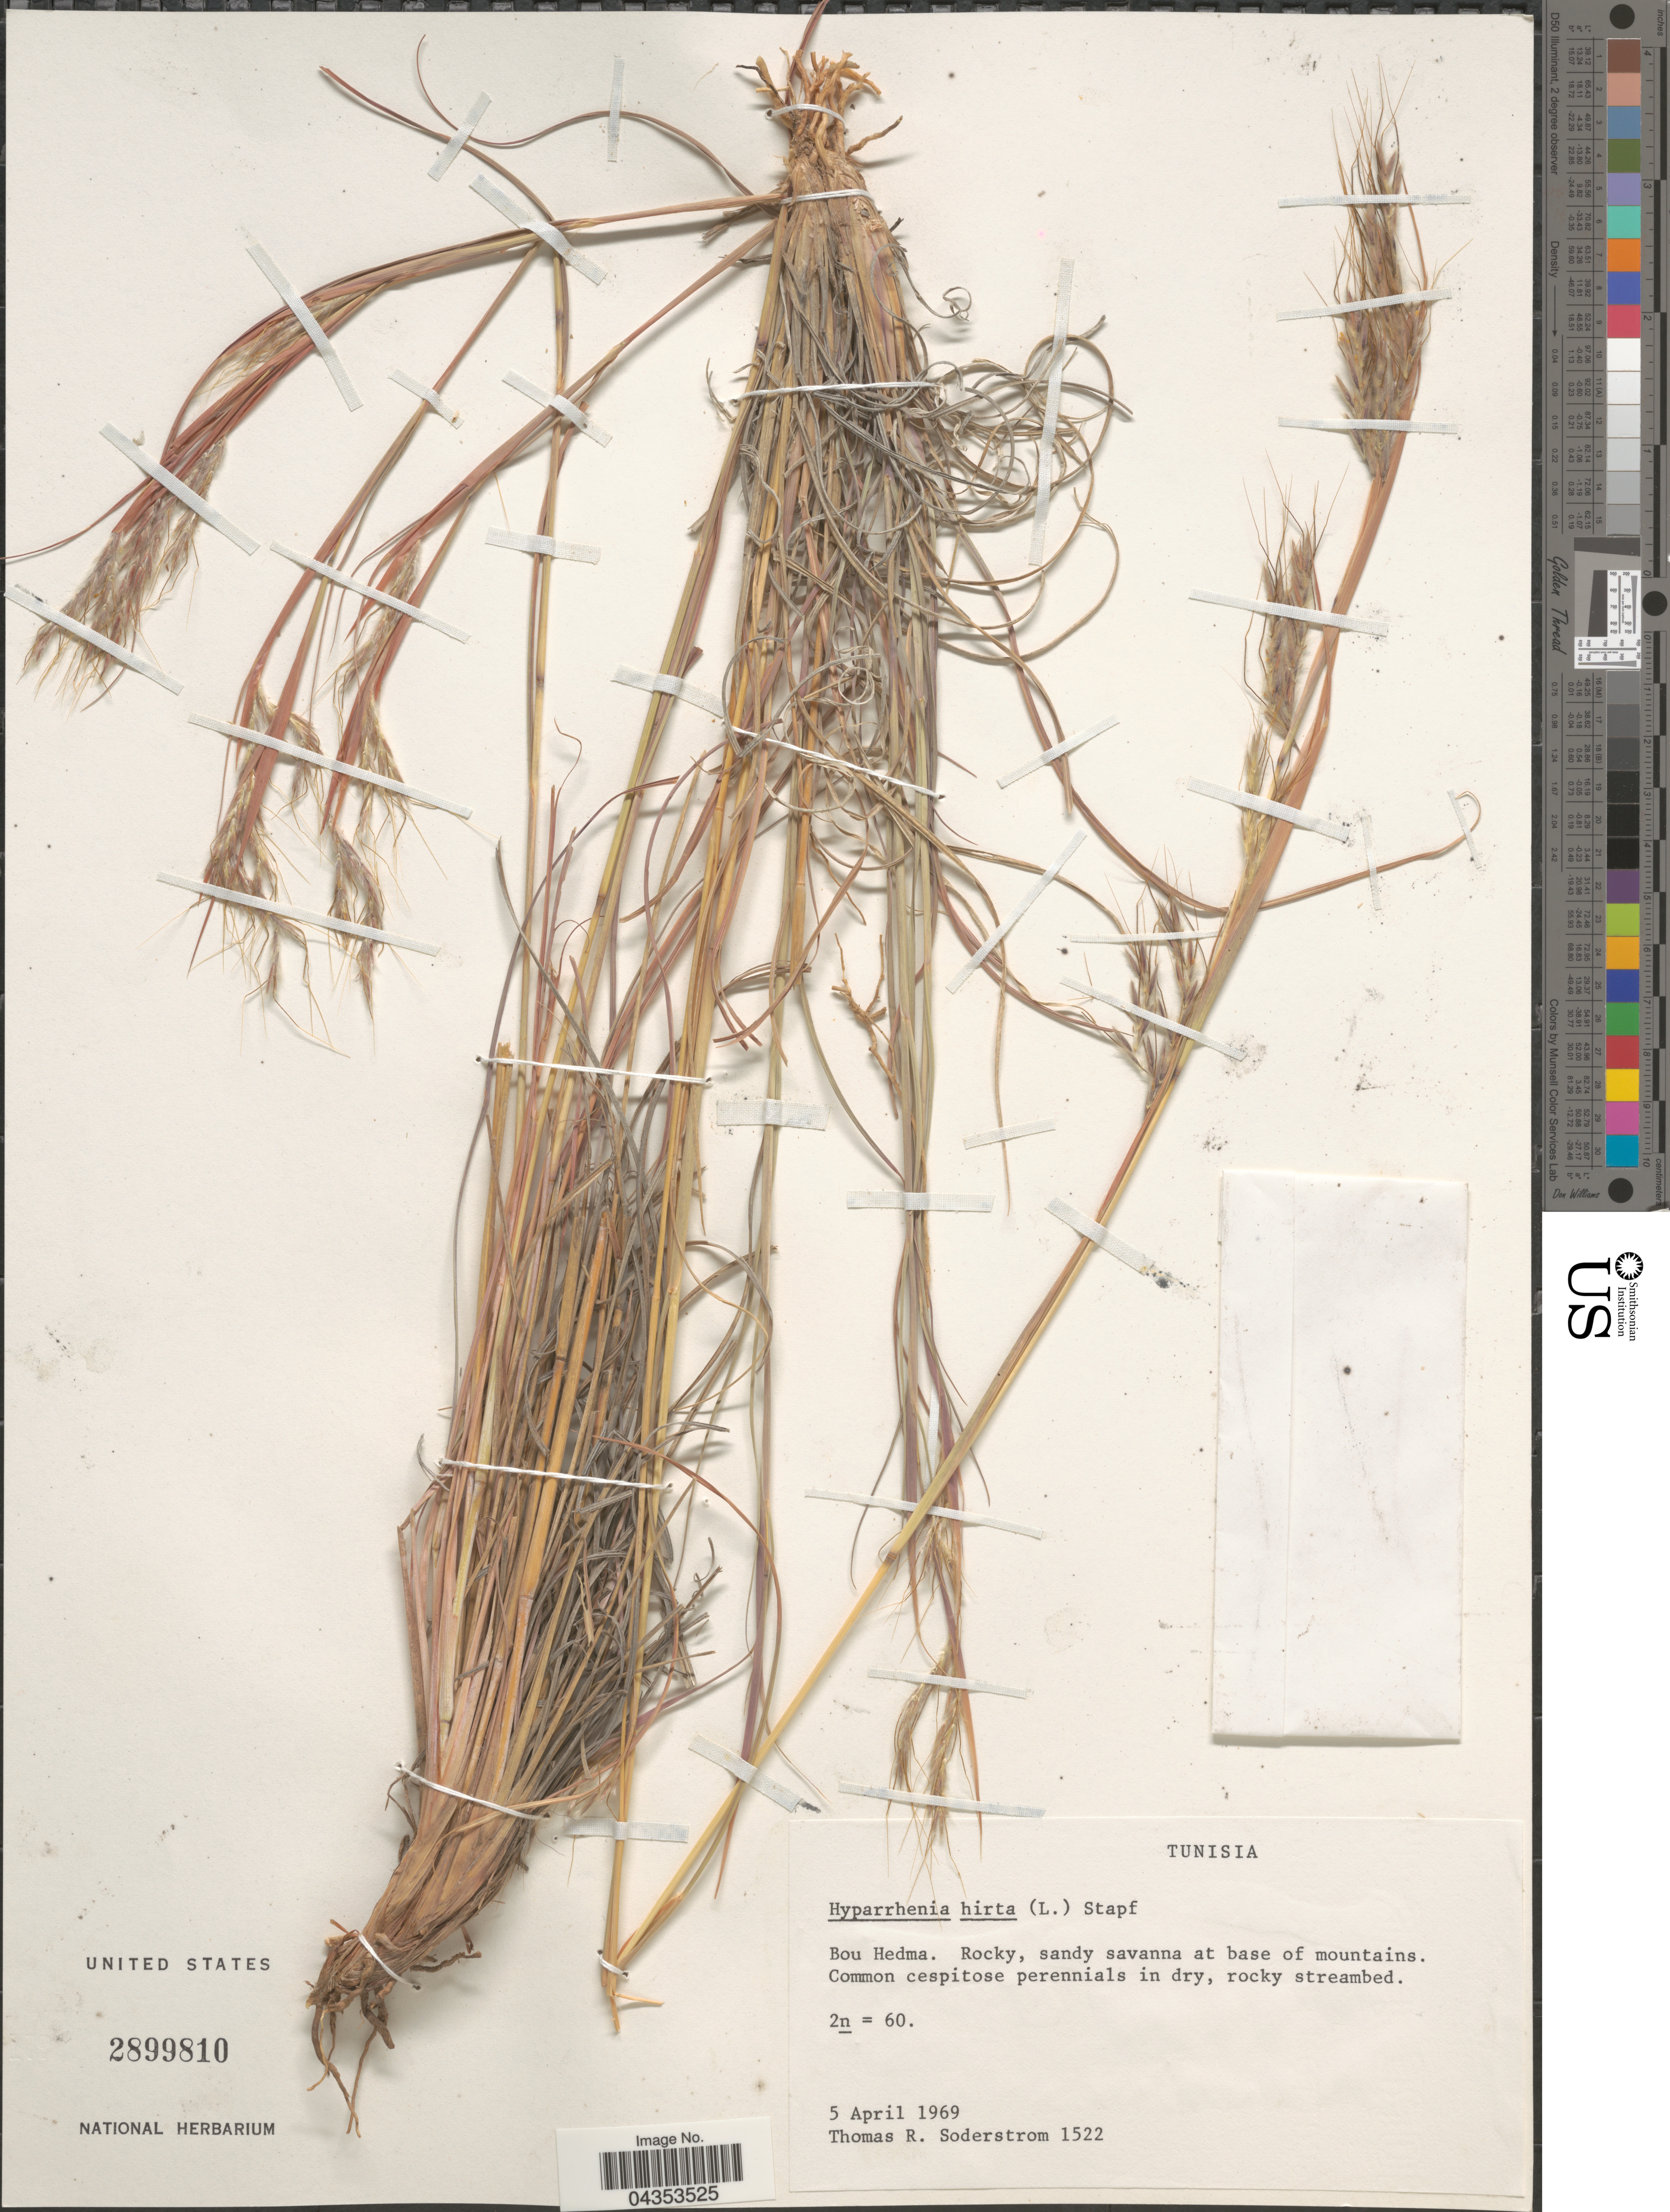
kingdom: Plantae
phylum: Tracheophyta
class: Liliopsida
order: Poales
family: Poaceae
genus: Hyparrhenia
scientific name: Hyparrhenia hirta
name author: (L.) Stapf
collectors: T. R. Soderstrom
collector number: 1522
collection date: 1969-04-05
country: Tunisia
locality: Bou Hedma. Rocky, sandy savanna at base of mountains.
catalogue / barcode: US 2899810